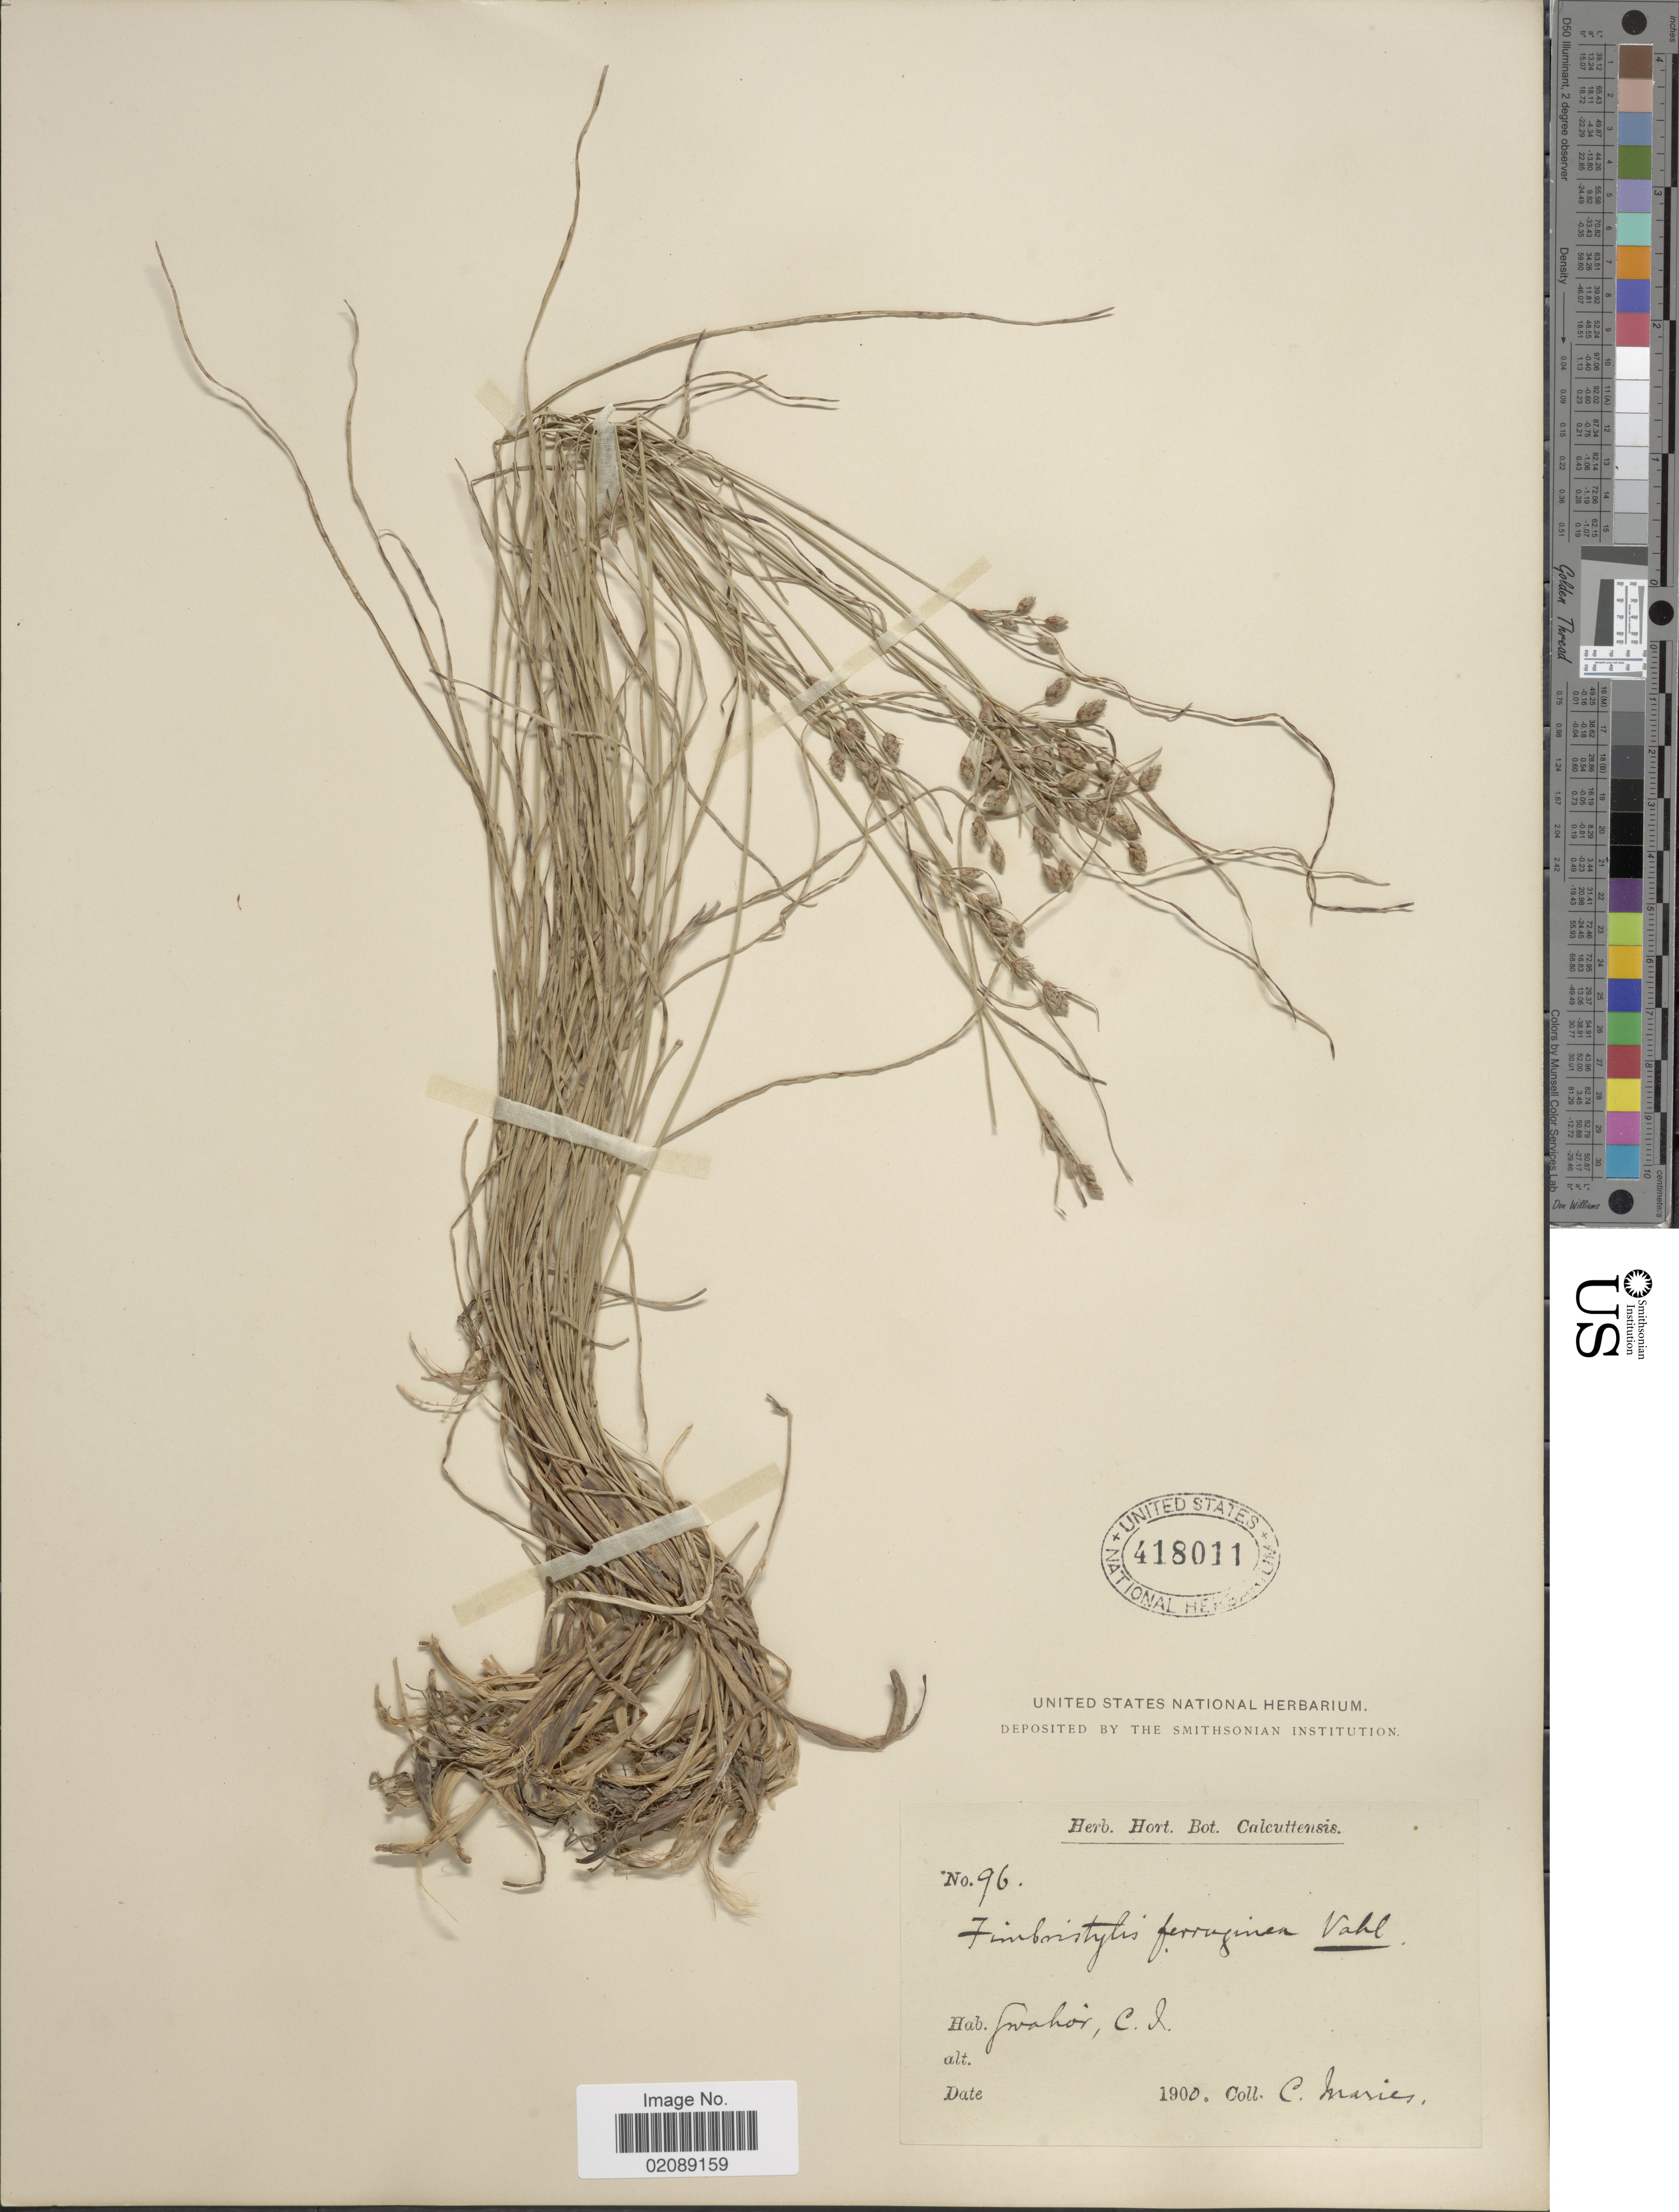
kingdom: Plantae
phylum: Tracheophyta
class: Liliopsida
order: Poales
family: Cyperaceae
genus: Fimbristylis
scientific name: Fimbristylis ferruginea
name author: (L.) Vahl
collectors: C. Maries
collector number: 96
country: India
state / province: Madhya Pradesh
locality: Gwalior, C. L.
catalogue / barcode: US 418011